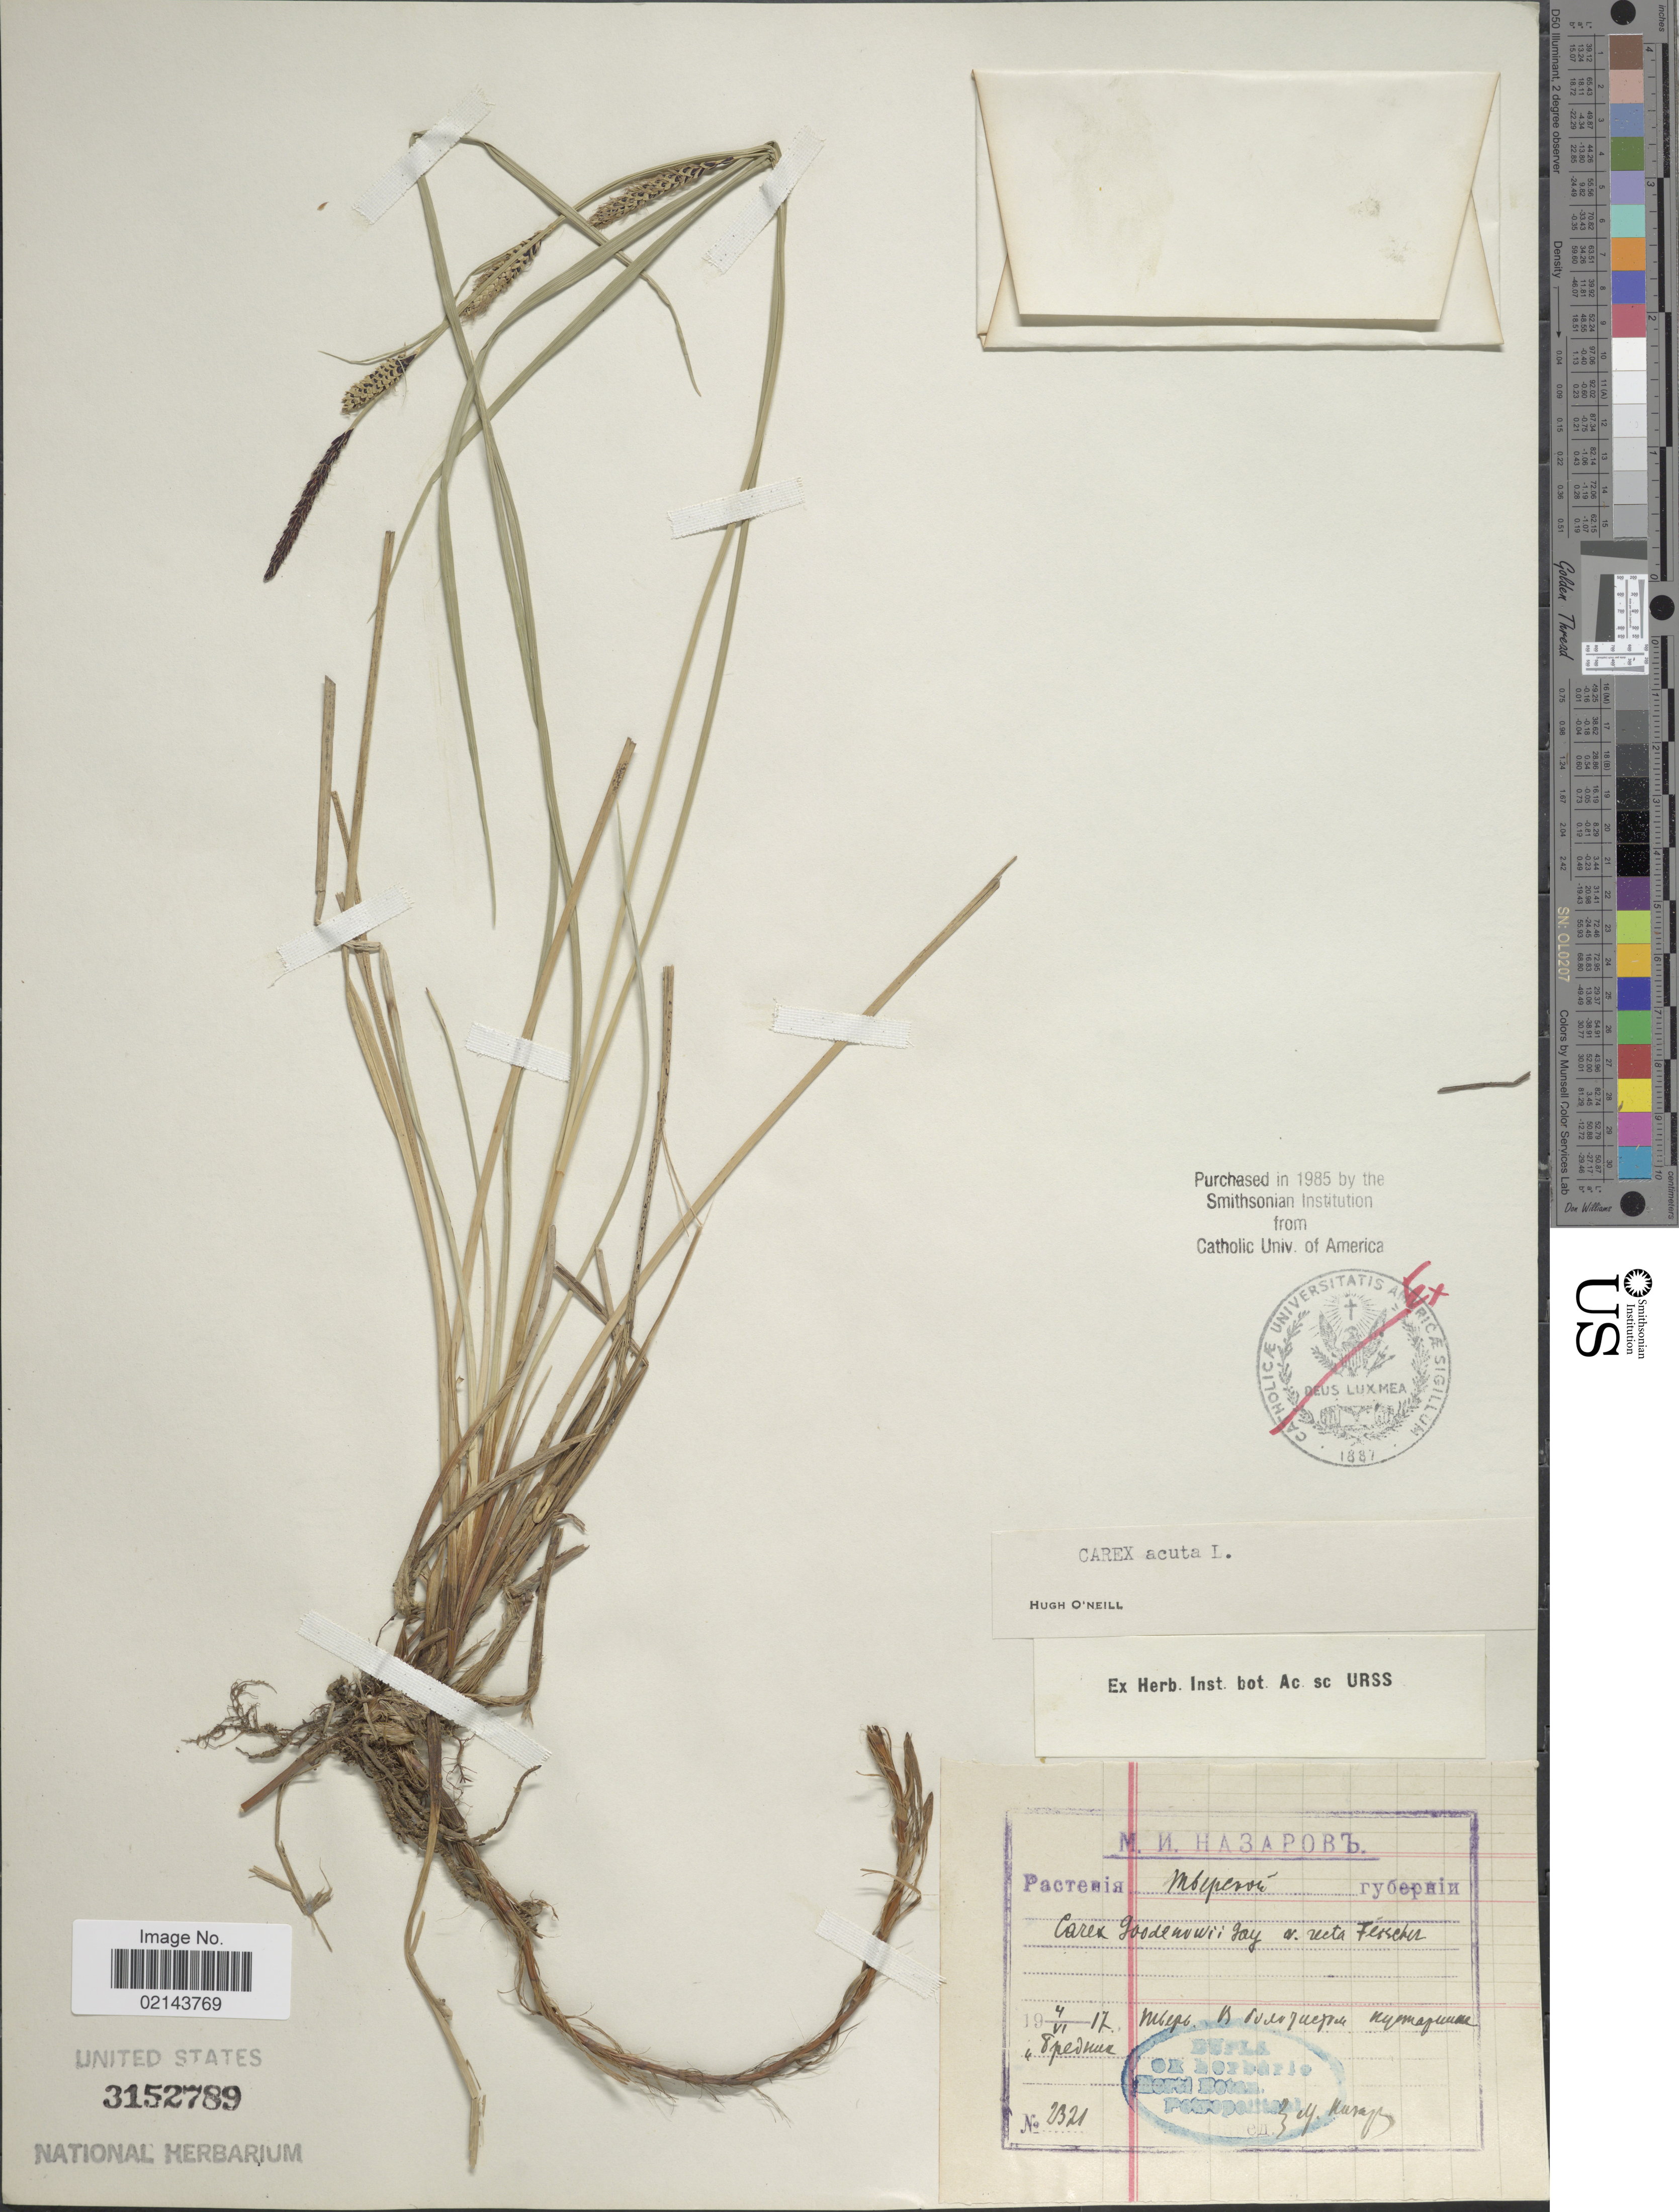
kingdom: Plantae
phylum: Tracheophyta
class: Liliopsida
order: Poales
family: Cyperaceae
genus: Carex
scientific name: Carex acuta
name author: L.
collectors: M. Kusap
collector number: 2321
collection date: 1917-06-04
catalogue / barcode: US 3152789